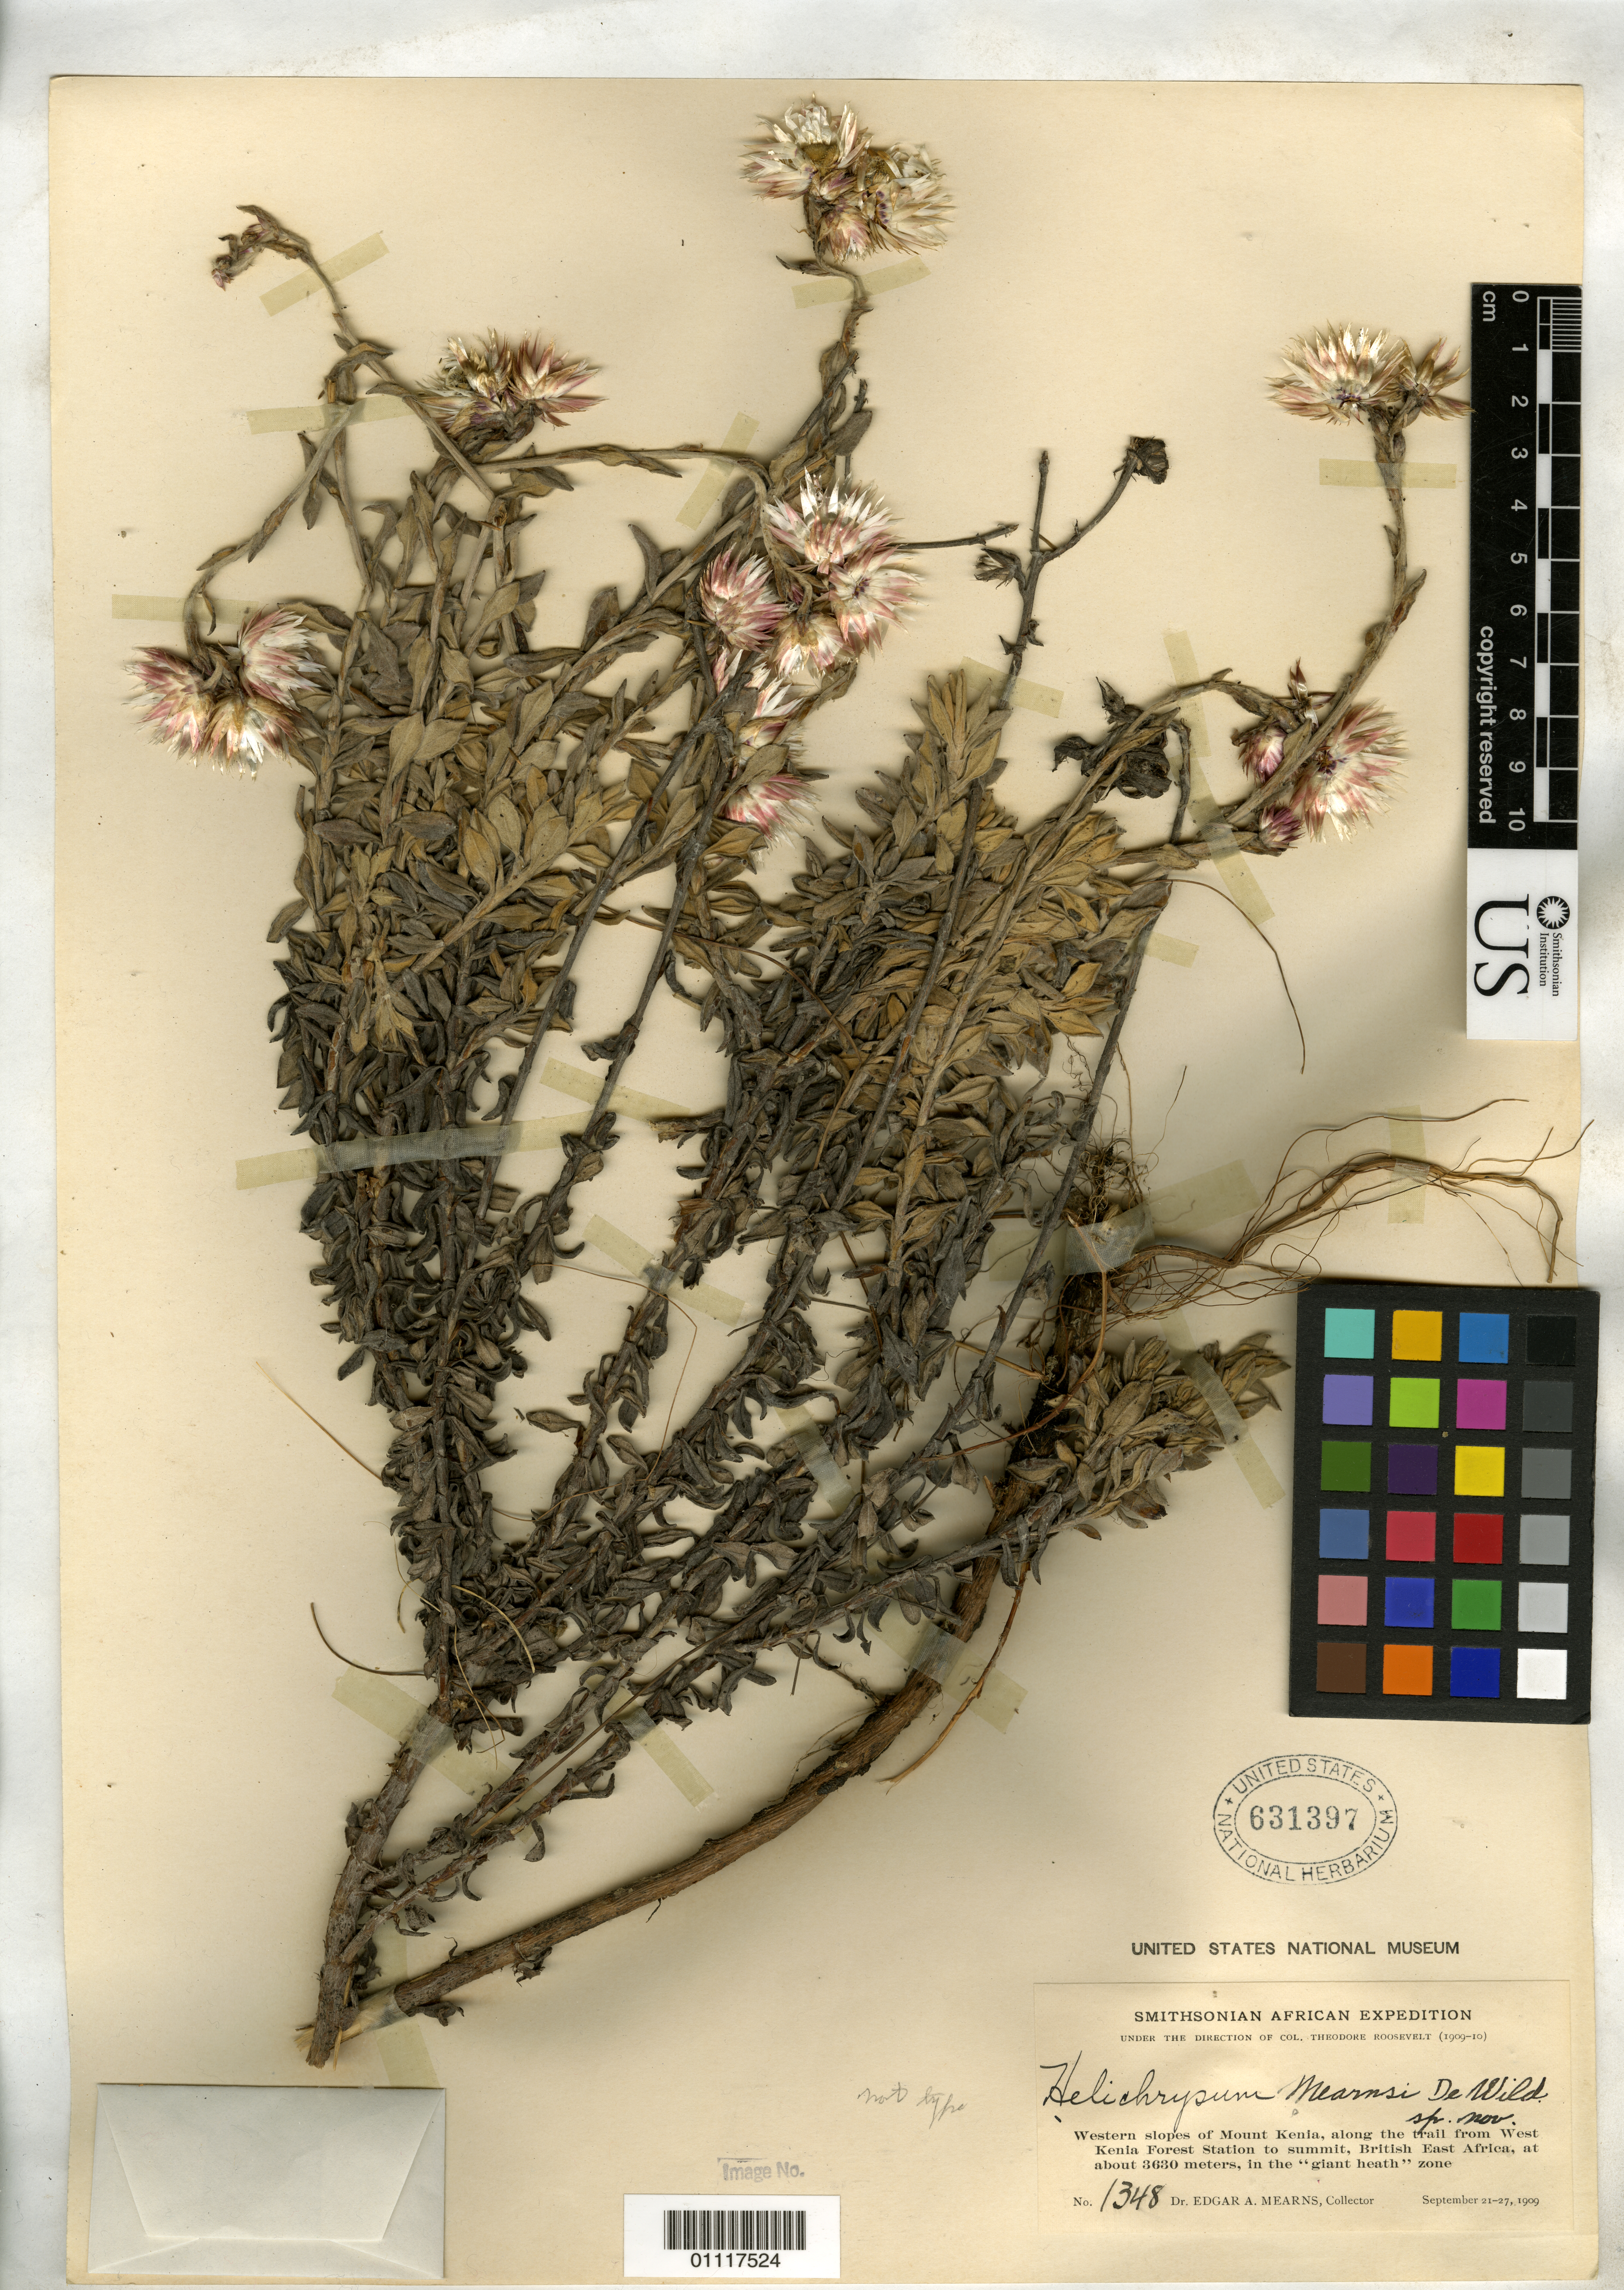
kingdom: Plantae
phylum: Tracheophyta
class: Magnoliopsida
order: Asterales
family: Asteraceae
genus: Helichrysum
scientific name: Helichrysum mearnsii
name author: De Wild.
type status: Syntype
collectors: E. A. Mearns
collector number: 1348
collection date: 1909-09-21/1909-09-27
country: Kenya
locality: Western slopes of Mount Kenia, along the trail from West Kenia Forest Station to summit, British East Africa, in the "giant heath" zone.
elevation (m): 3630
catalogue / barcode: US 631397